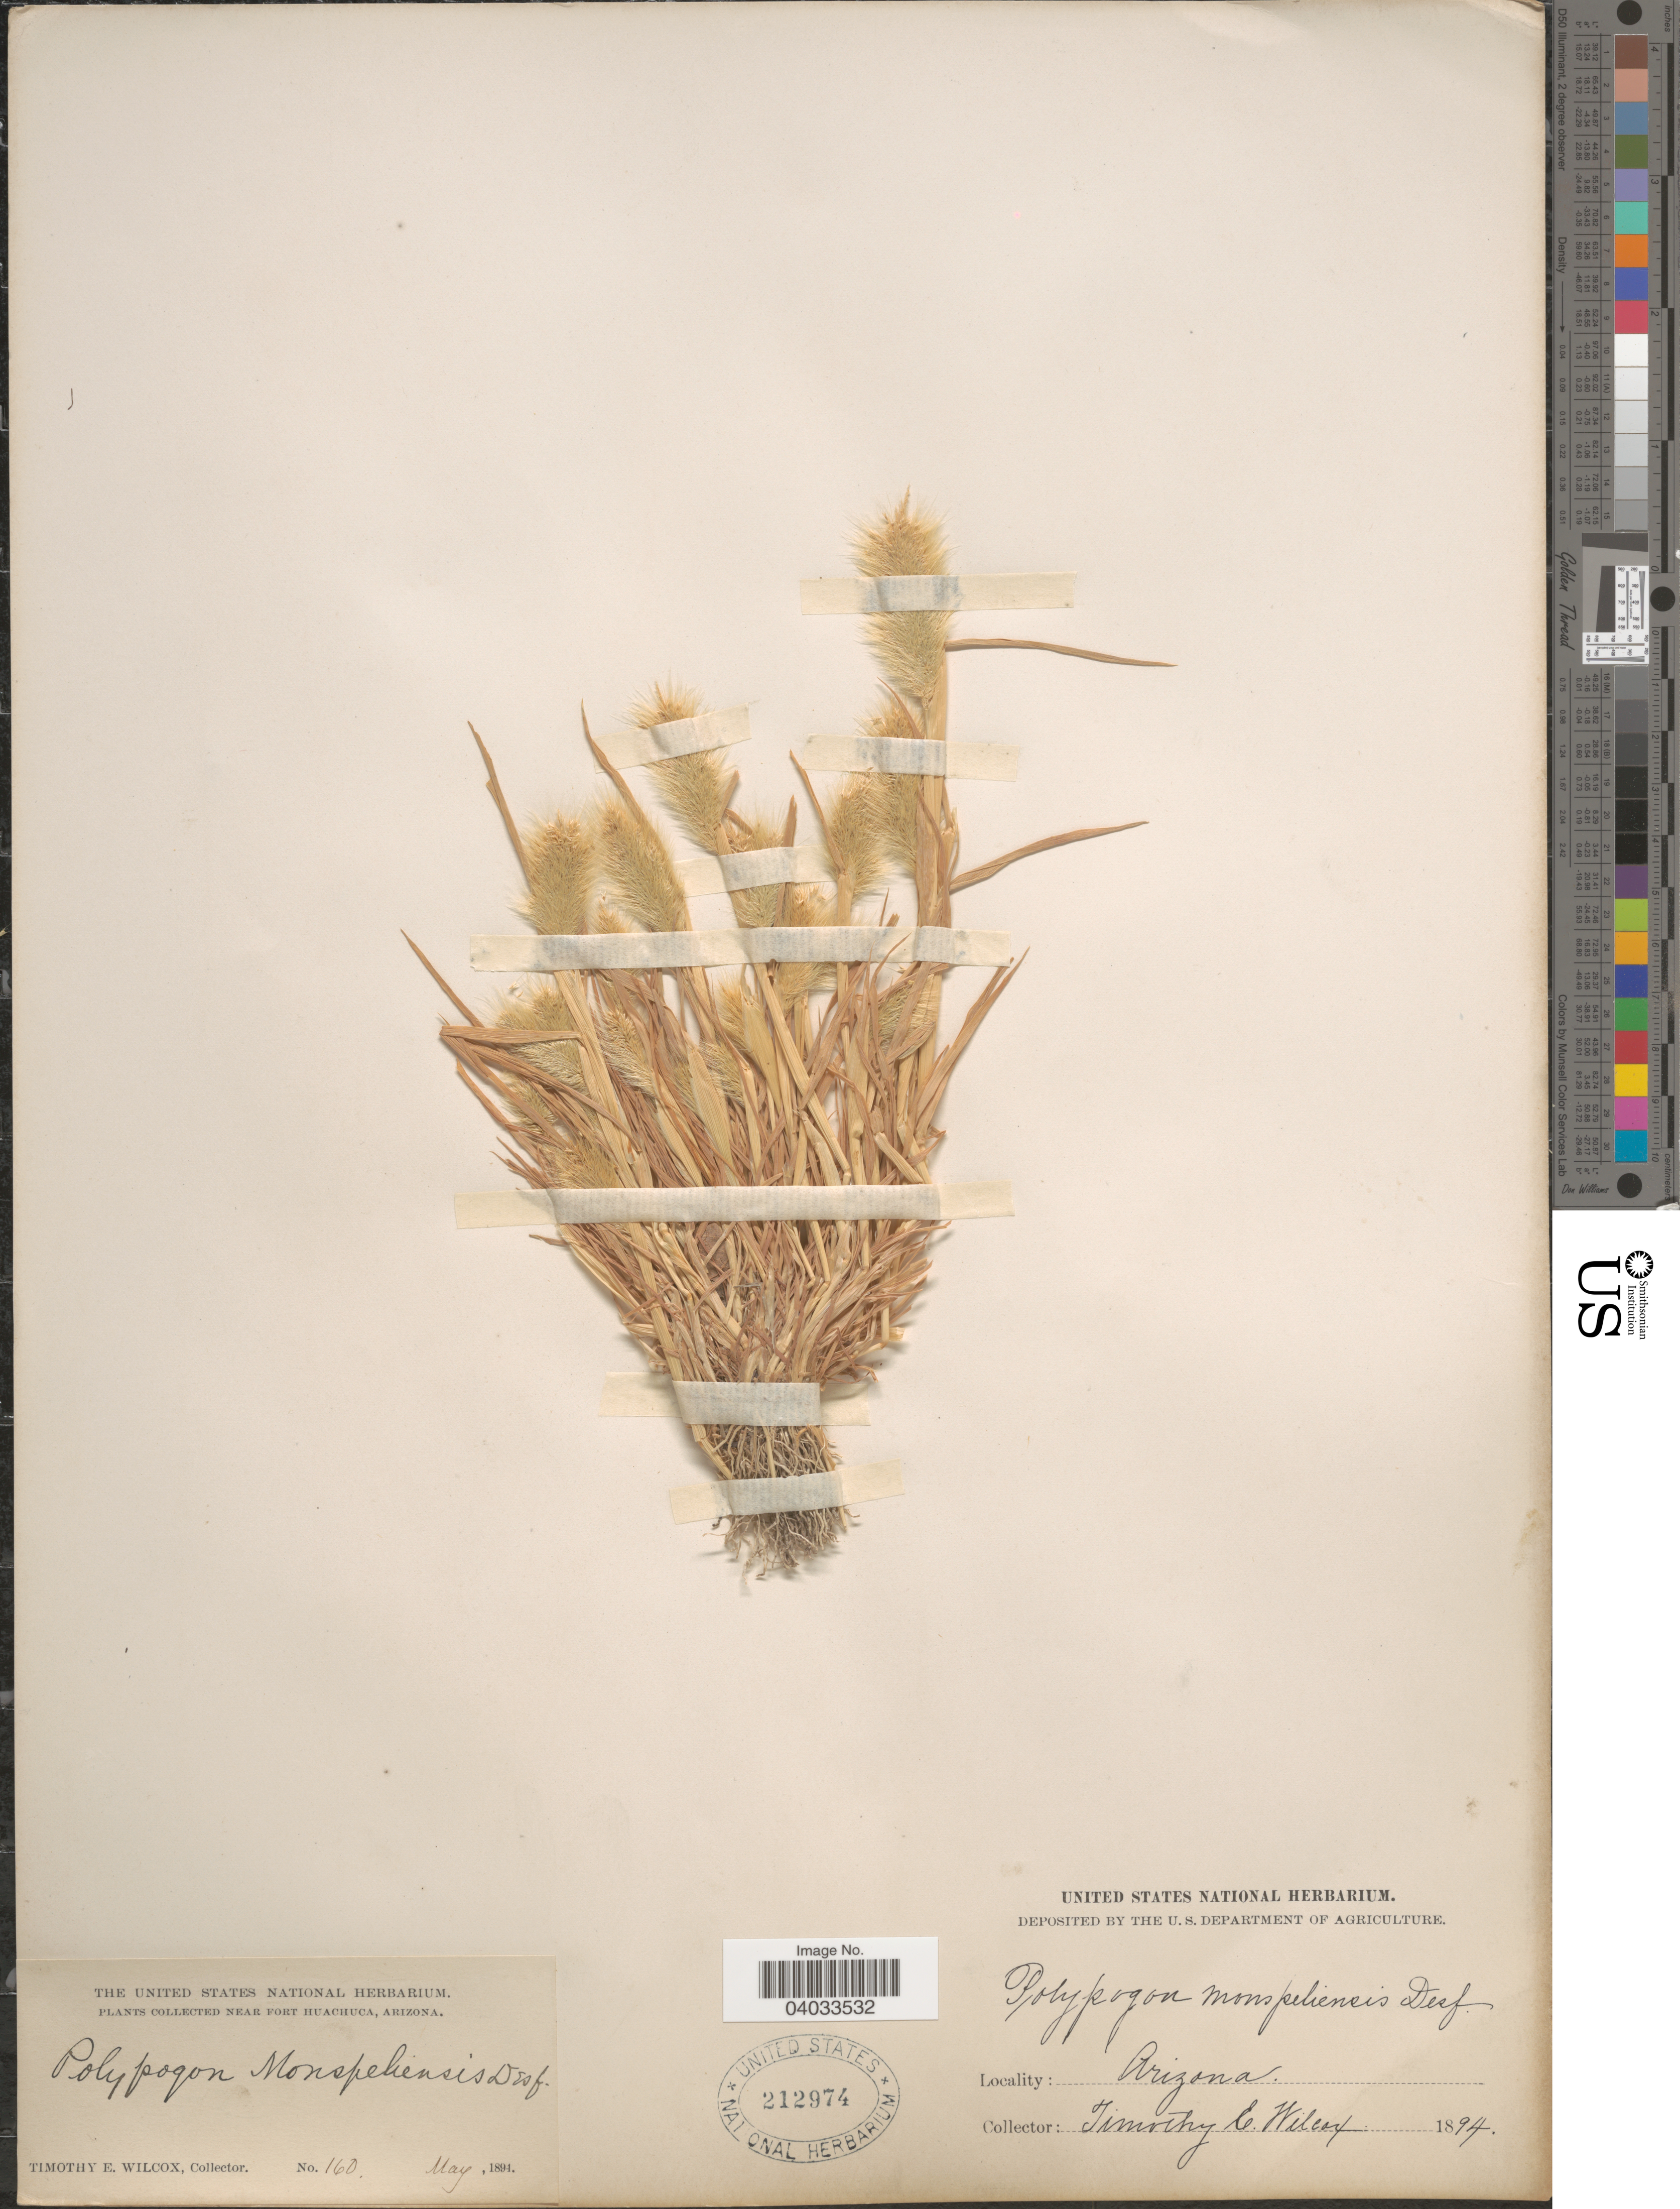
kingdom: Plantae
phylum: Tracheophyta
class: Liliopsida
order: Poales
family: Poaceae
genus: Polypogon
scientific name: Polypogon monspeliensis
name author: (L.) Desf.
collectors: T. E. Wilcox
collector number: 160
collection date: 1894-05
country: United States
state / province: Arizona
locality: Near Fort Huachuca.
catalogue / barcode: US 212974